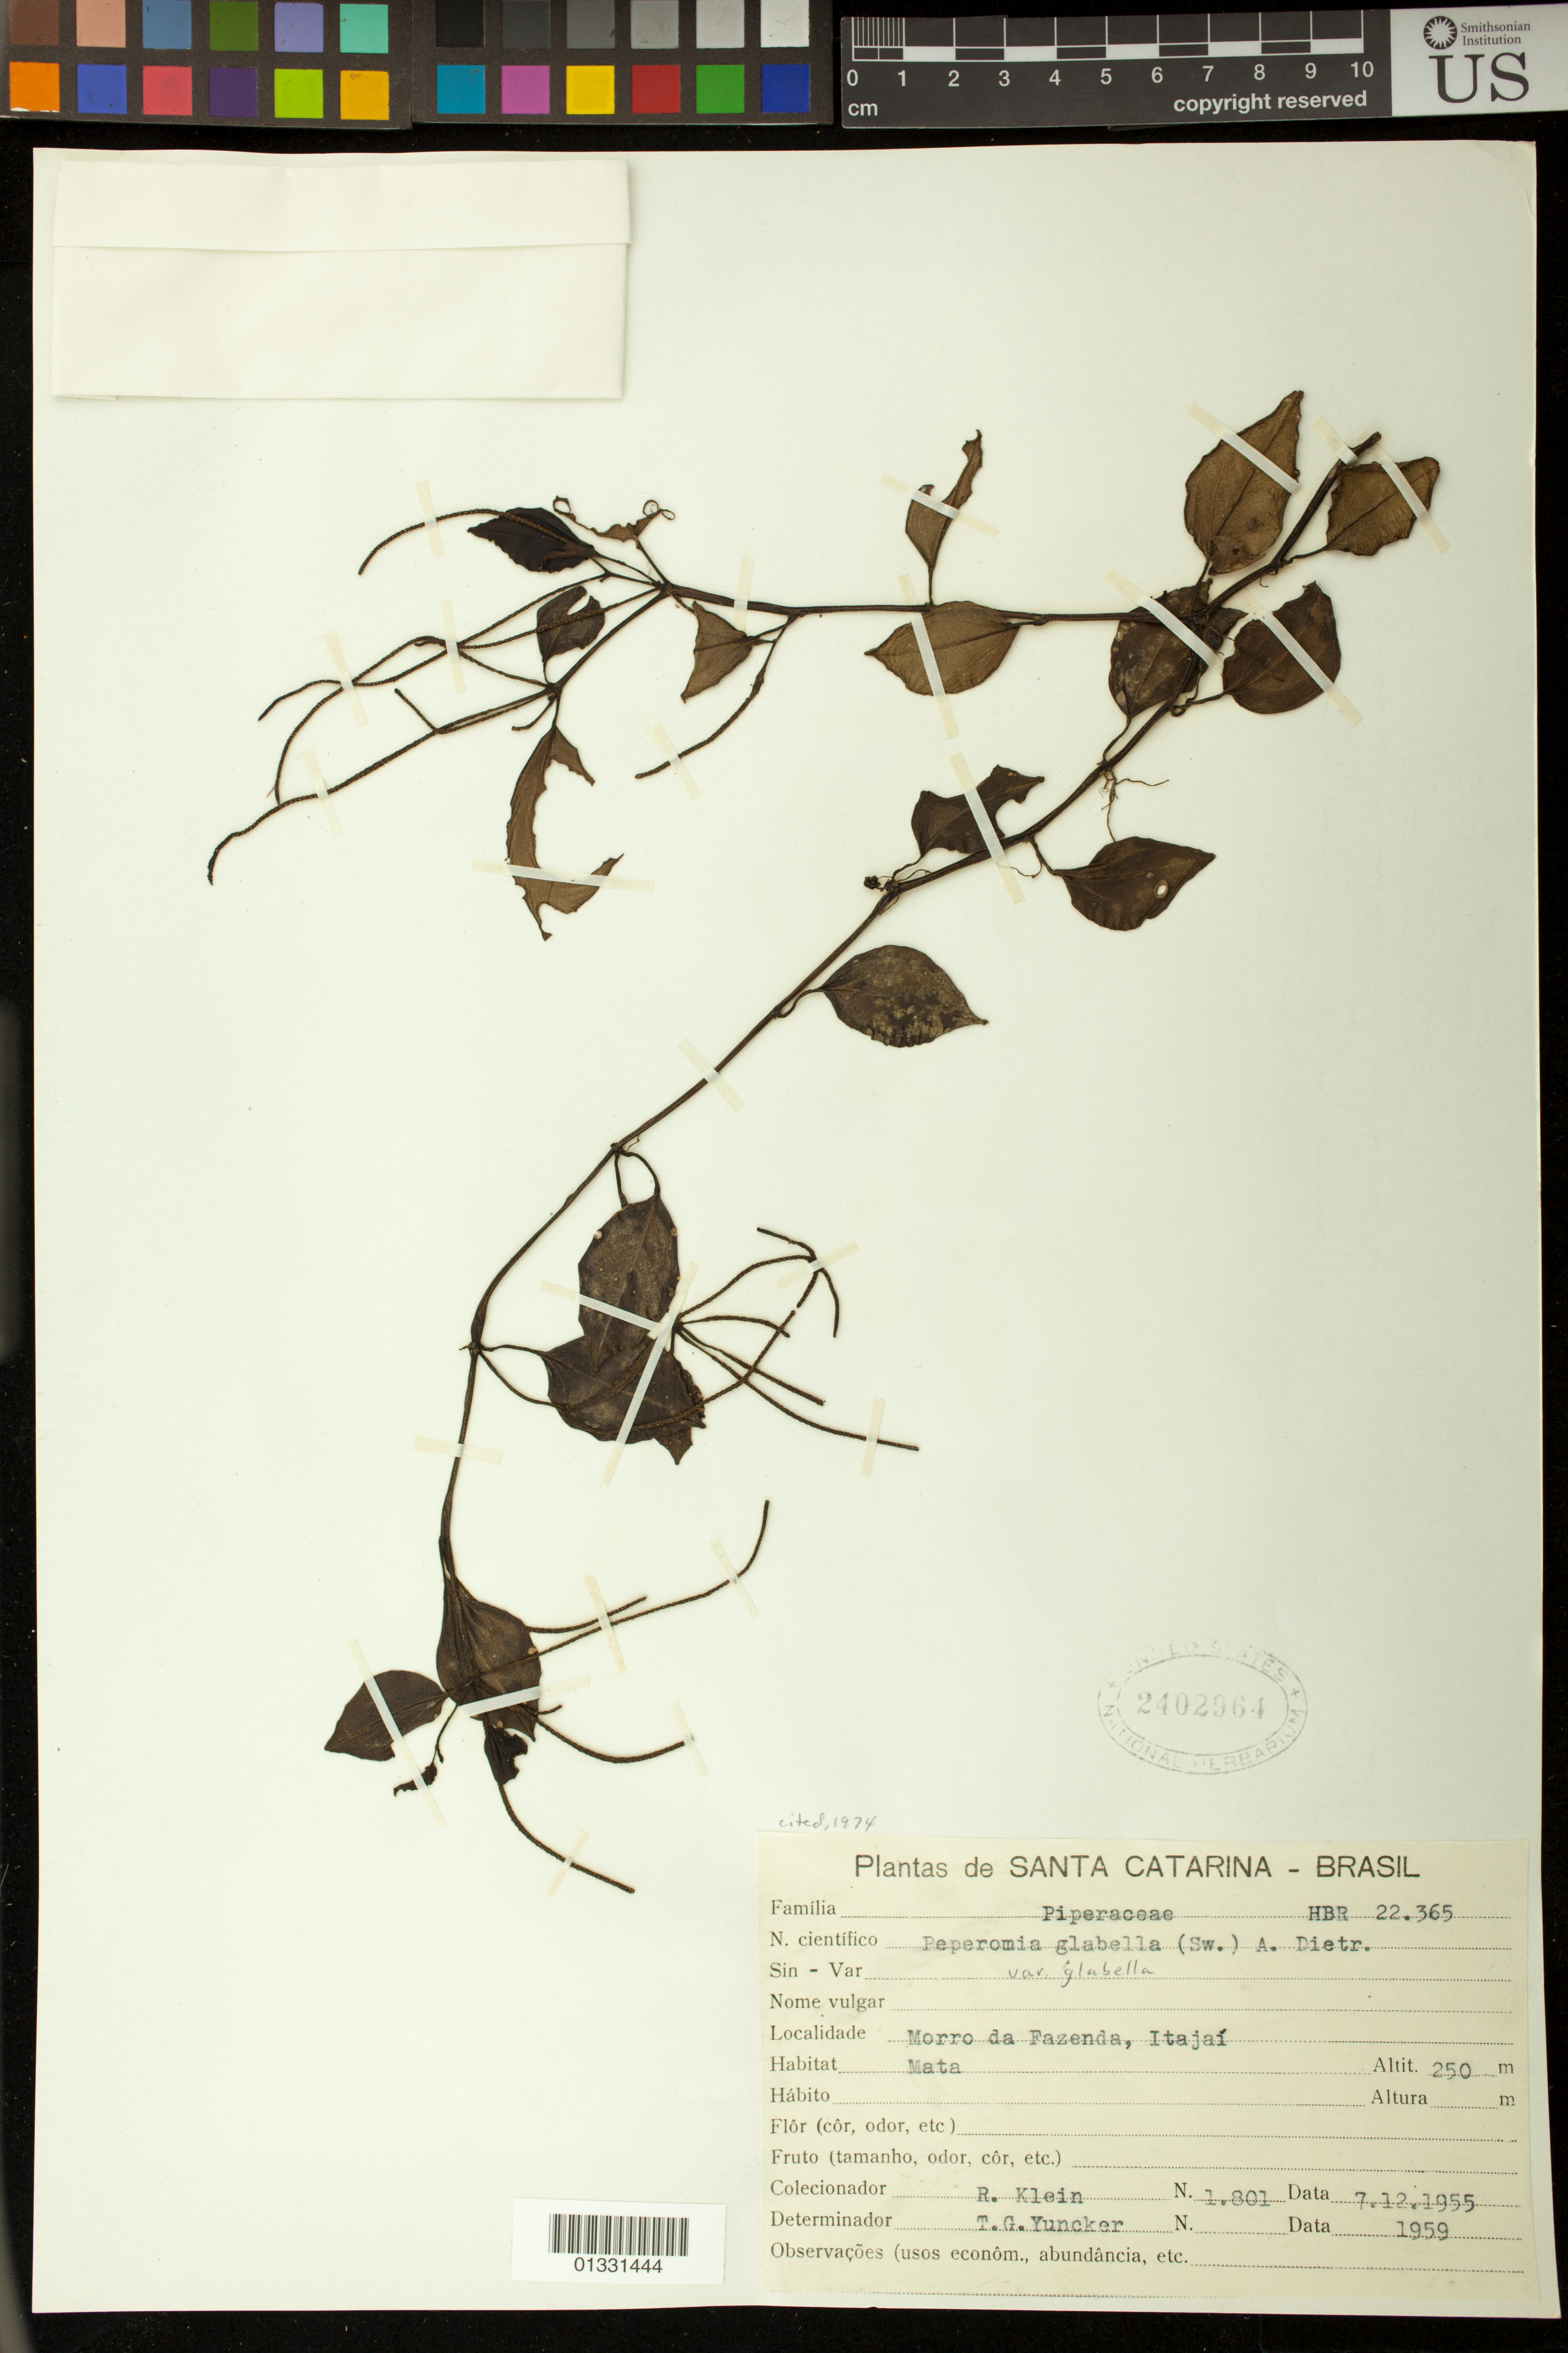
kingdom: Plantae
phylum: Tracheophyta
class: Magnoliopsida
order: Piperales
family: Piperaceae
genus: Peperomia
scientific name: Peperomia glabella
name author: (Sw.) A. Dietr.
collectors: R. M. Klein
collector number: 1801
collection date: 1955-12-07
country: Brazil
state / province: Santa Catarina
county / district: Itajaí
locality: Morro da Fazenda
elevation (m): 250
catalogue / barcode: US 2402964